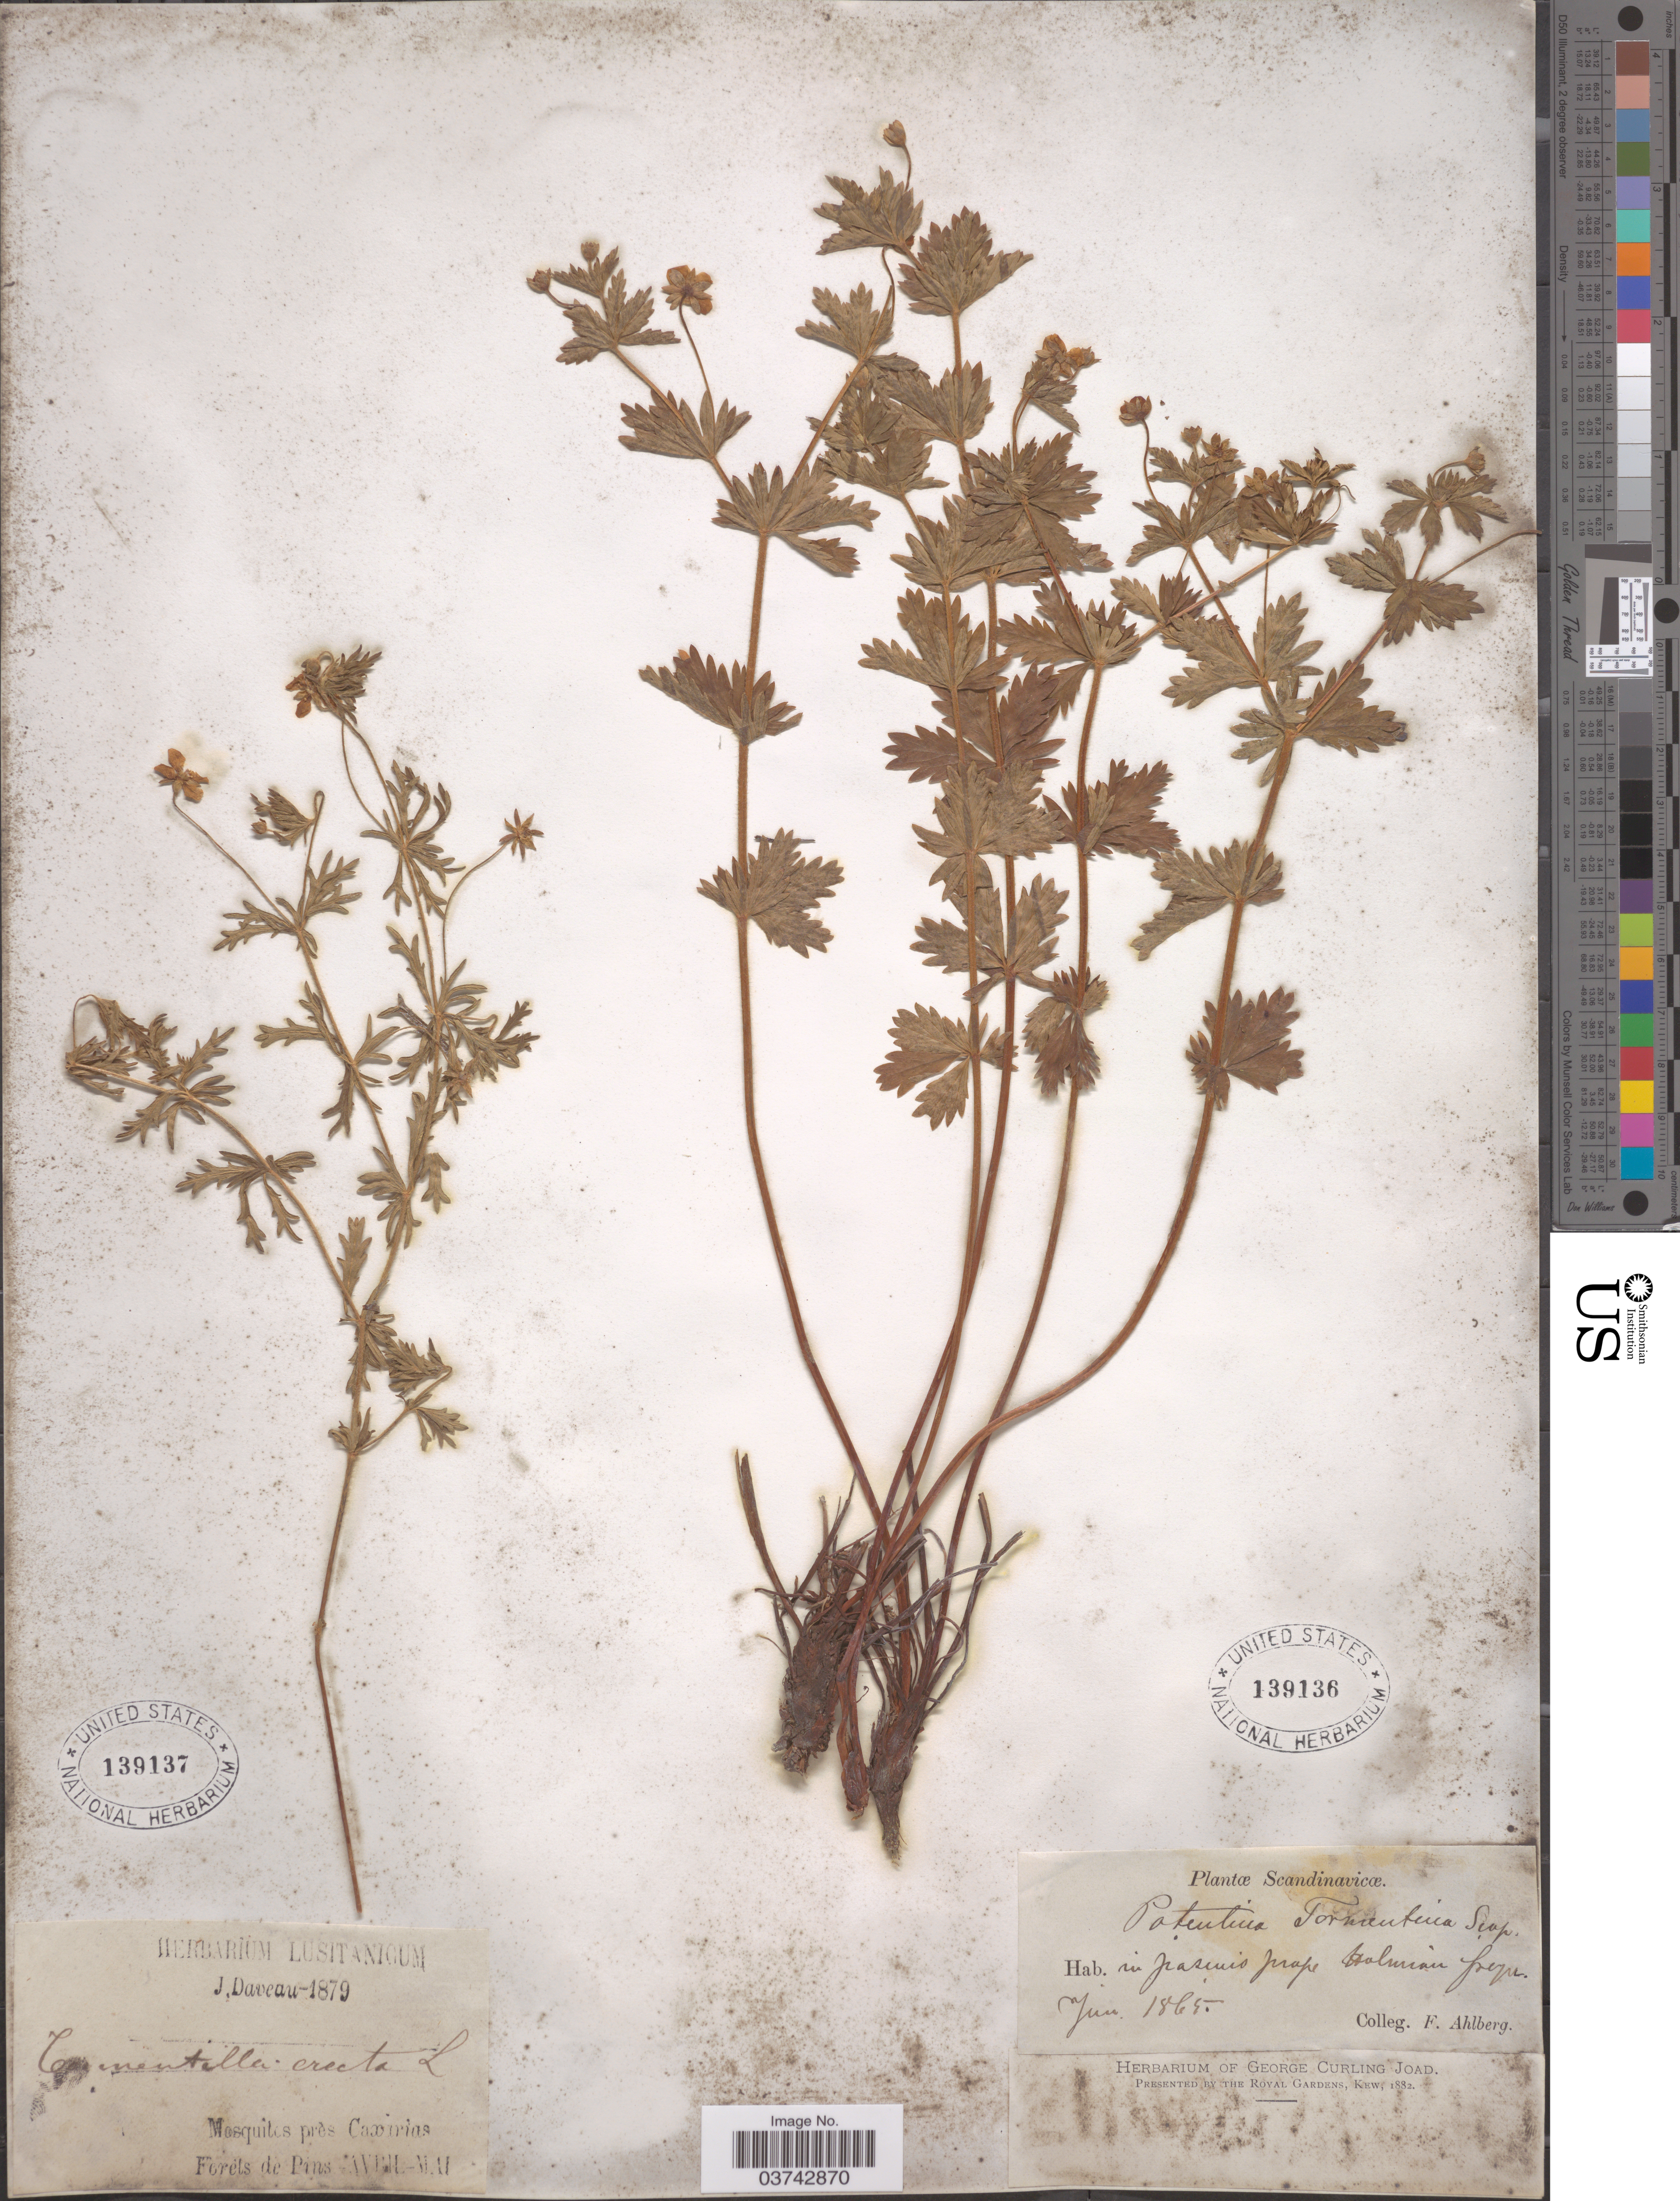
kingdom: Plantae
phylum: Tracheophyta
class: Magnoliopsida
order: Rosales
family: Rosaceae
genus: Potentilla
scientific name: Potentilla tormentilla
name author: Neck.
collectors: J. Daveau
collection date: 1879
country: Portugal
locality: Mosquitos près Caxirias. Forets de Pins [illegible text].[interpreted]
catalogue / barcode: US 139137